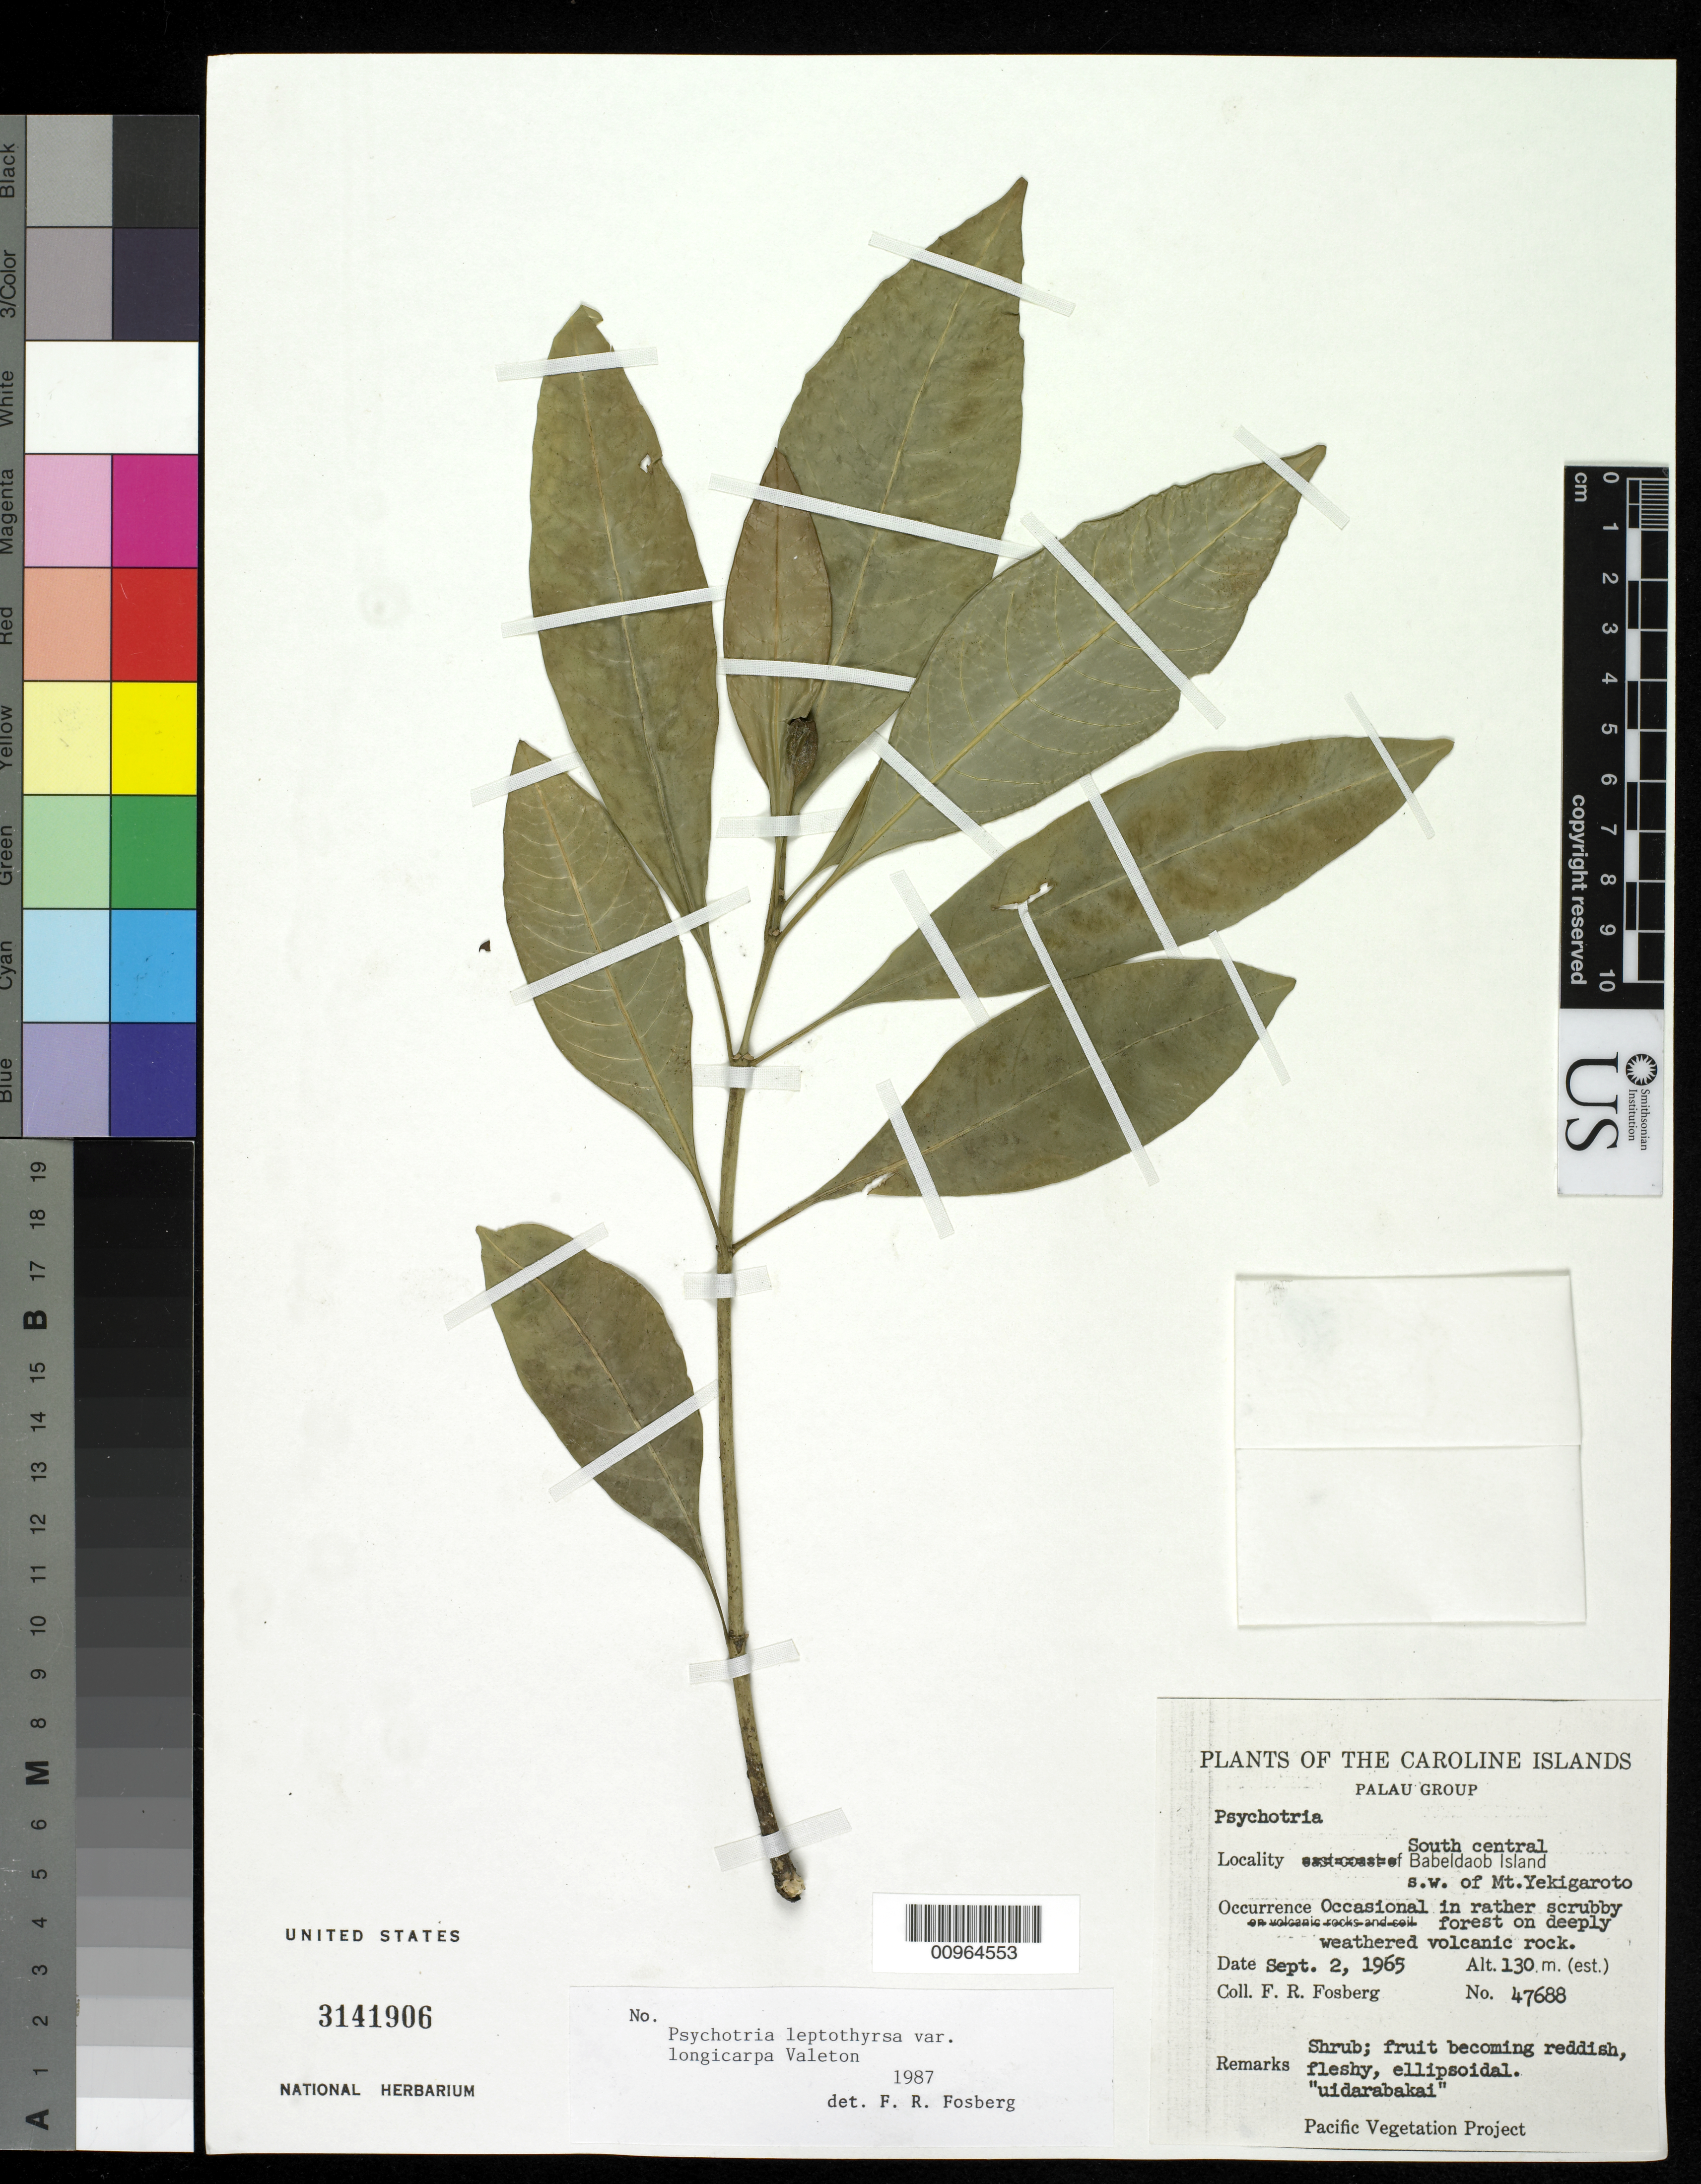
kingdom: Plantae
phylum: Tracheophyta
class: Magnoliopsida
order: Gentianales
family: Rubiaceae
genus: Psychotria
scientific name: Psychotria leptothyrsa var. longicarpa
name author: Valeton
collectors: F. R. Fosberg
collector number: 47688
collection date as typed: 02 Sep 1965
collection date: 1965-09-02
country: Palau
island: Babeldaob [Babelthuap]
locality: South central of island, SW of Mt. Yekigaroto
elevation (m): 130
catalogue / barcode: US 3141906